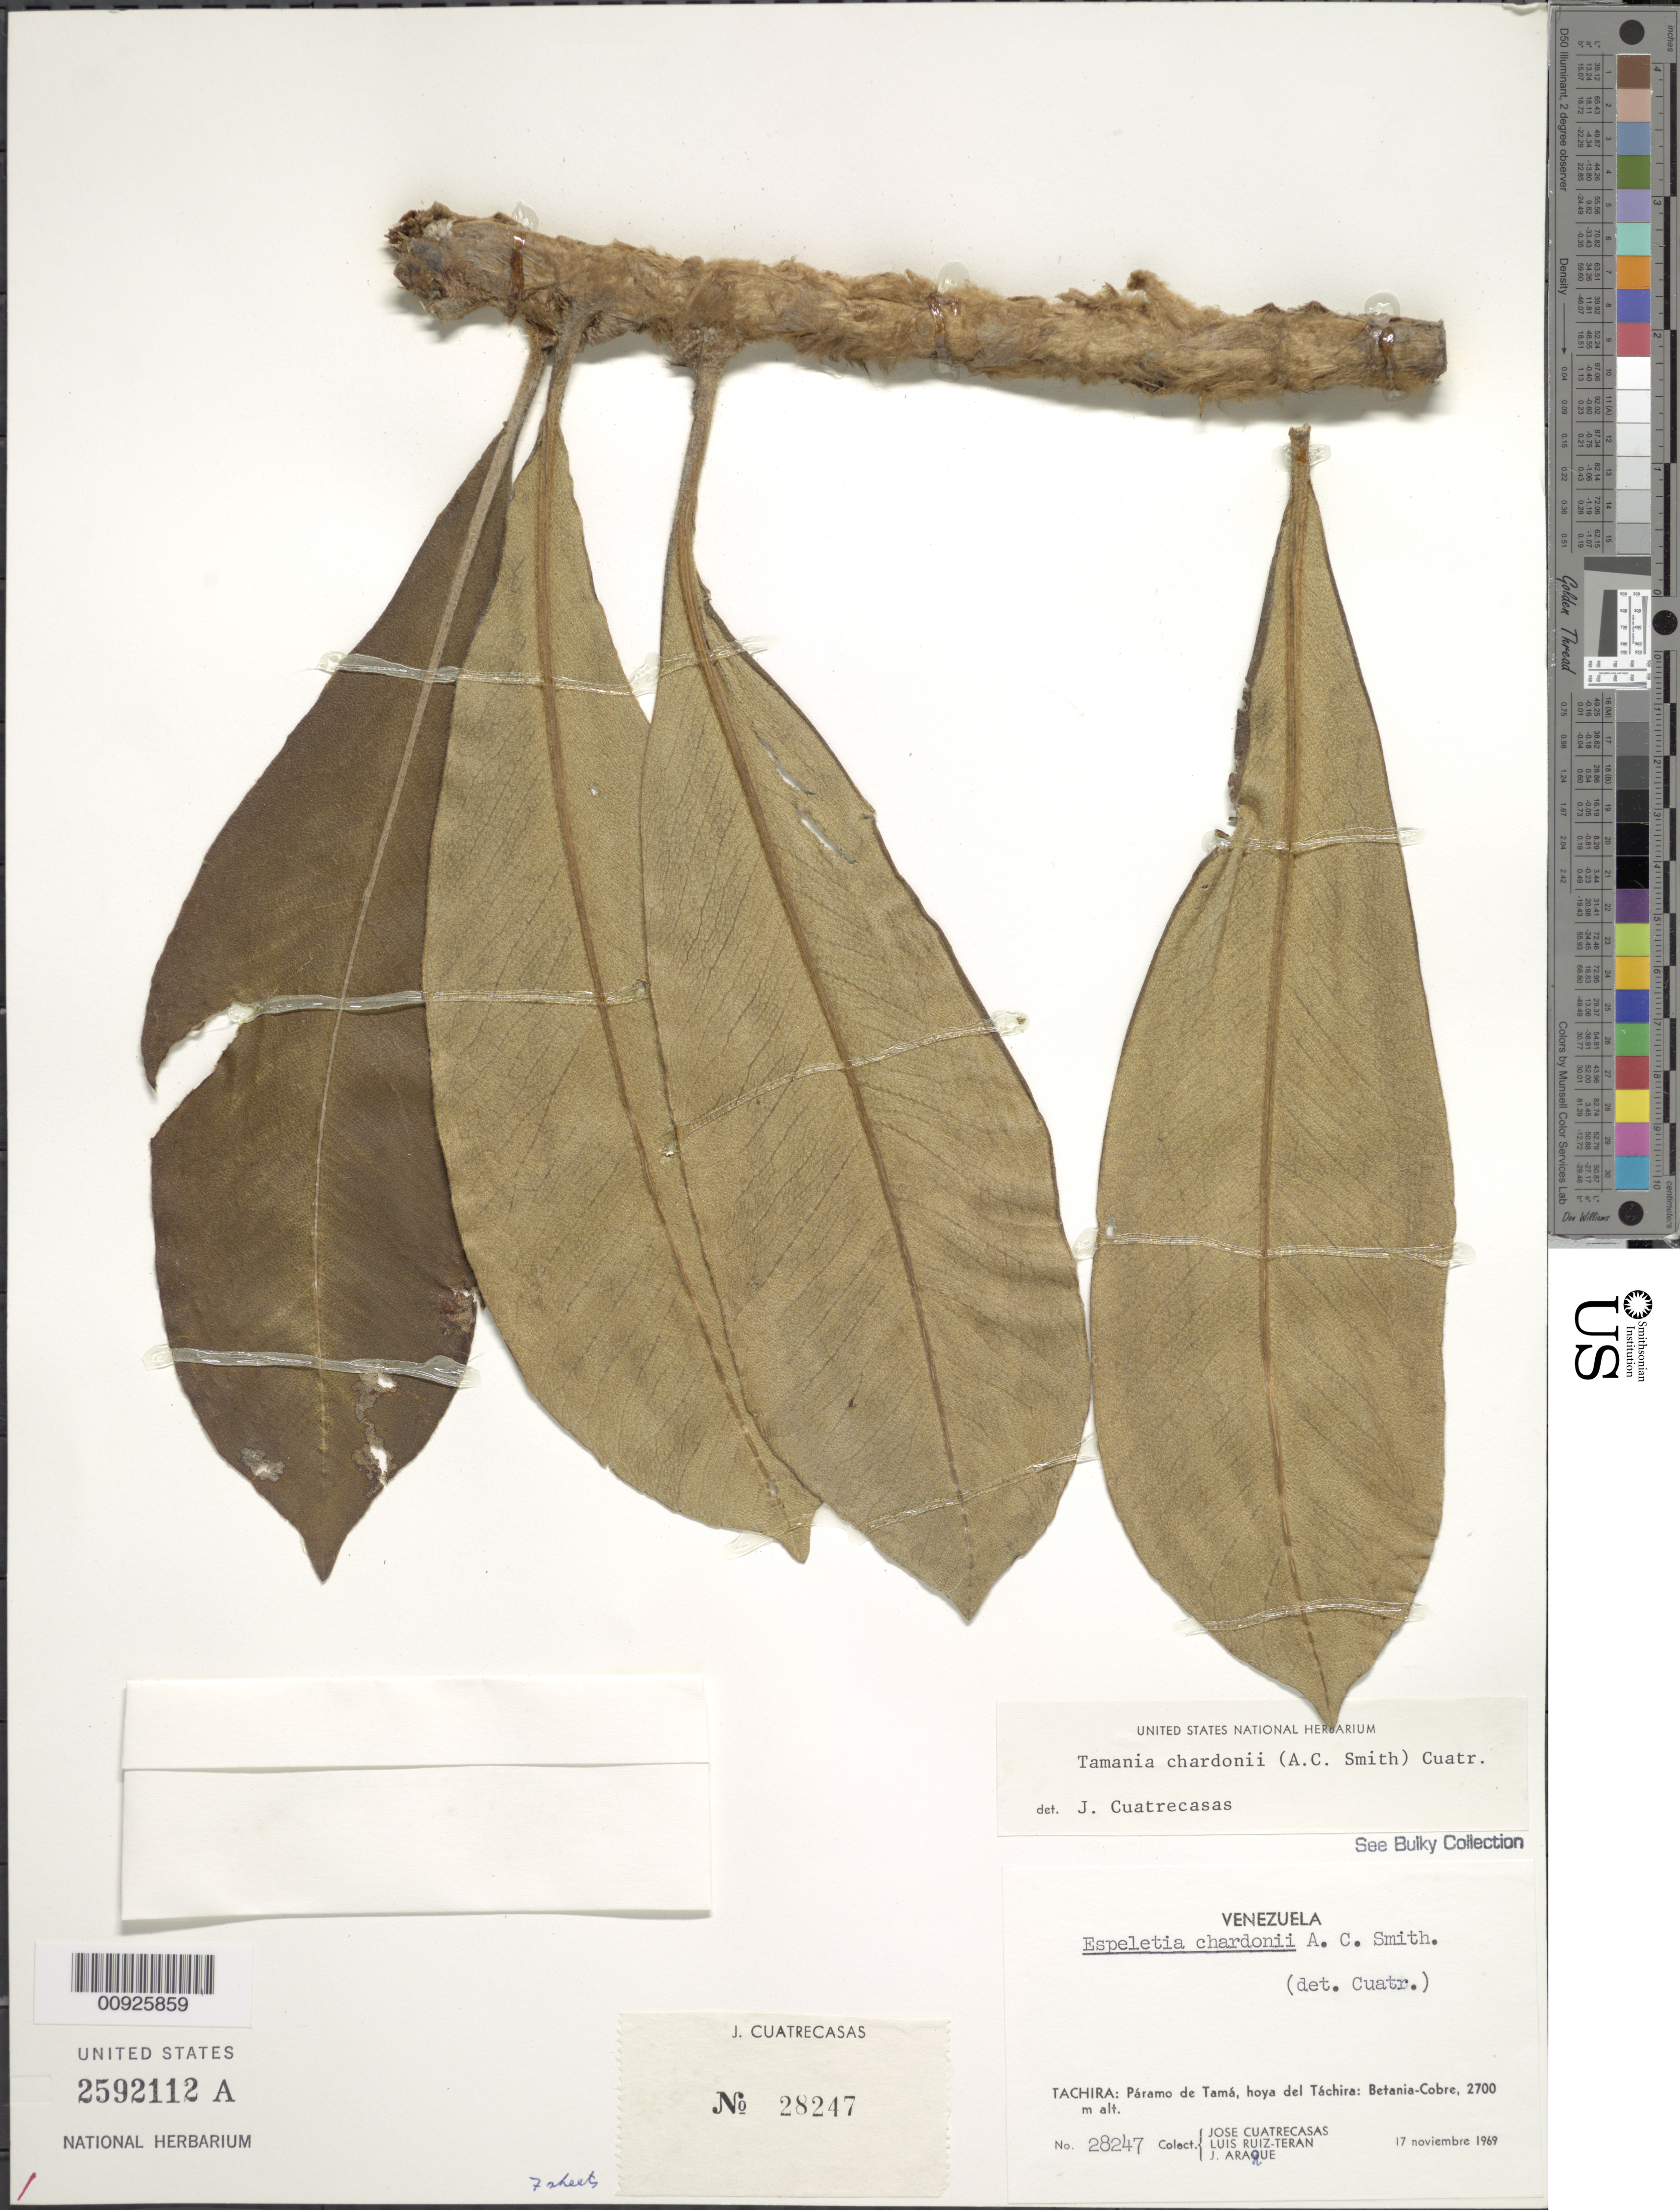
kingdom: Plantae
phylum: Tracheophyta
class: Magnoliopsida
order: Asterales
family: Asteraceae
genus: Tamania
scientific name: Tamania chardonii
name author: (A.C. Sm.) Cuatrec.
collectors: J. Cuatrecasas, L. E. Ruíz-Terán & J. Araque Molina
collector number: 28247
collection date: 1969-11-17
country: Venezuela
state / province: Táchira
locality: P. de Tamá. Páramo de Tamá, hoya del Táchira: Betania-Cobre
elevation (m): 2700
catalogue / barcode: US 2592112A